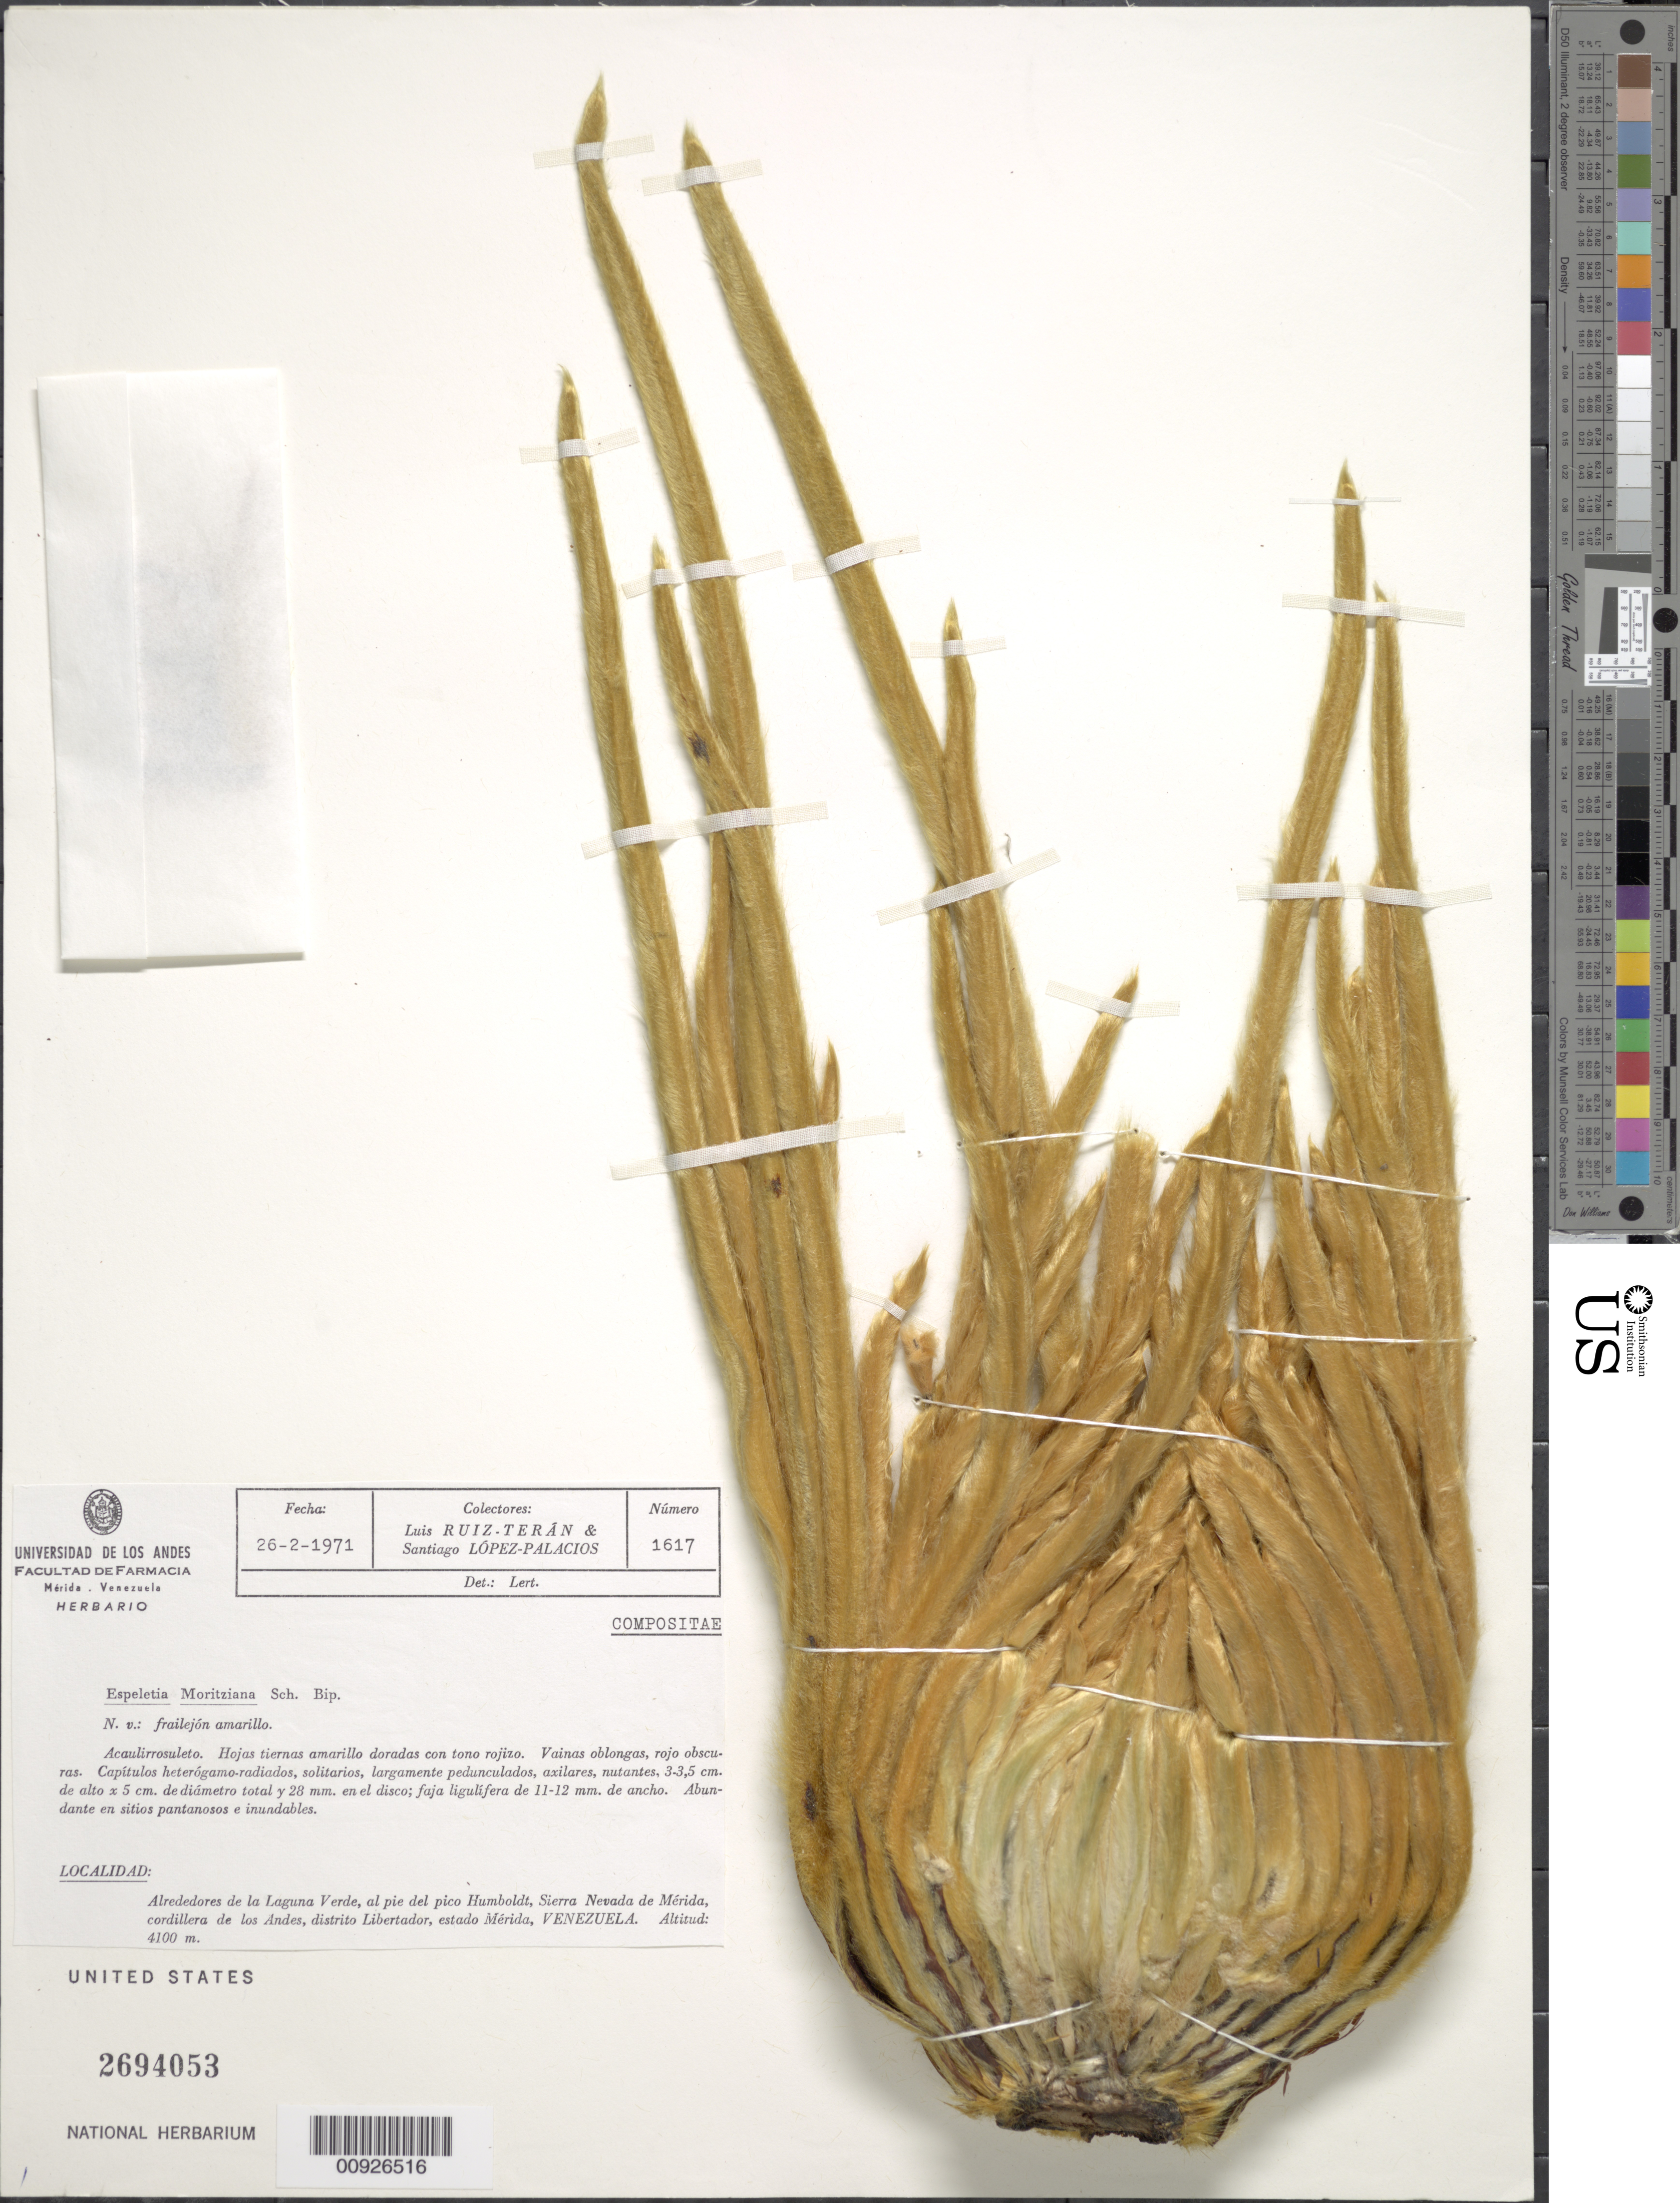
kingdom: Plantae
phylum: Tracheophyta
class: Magnoliopsida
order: Asterales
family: Asteraceae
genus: Coespeletia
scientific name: Coespeletia moritziana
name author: (Sch. Bip. ex Wedd.) Cuatrec.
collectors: L. E. Ruíz-Terán & S. López-Palacios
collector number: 1617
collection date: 1971-02-26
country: Venezuela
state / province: Mérida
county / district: Libertador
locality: Alrededores de la Laguna Verde, al pie del pico Humboldt, Sierra Nevada de Mérida, cordillera de los Andes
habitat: Abundante en sitios pantanosos e inundables.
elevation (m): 4100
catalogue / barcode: US 2694053